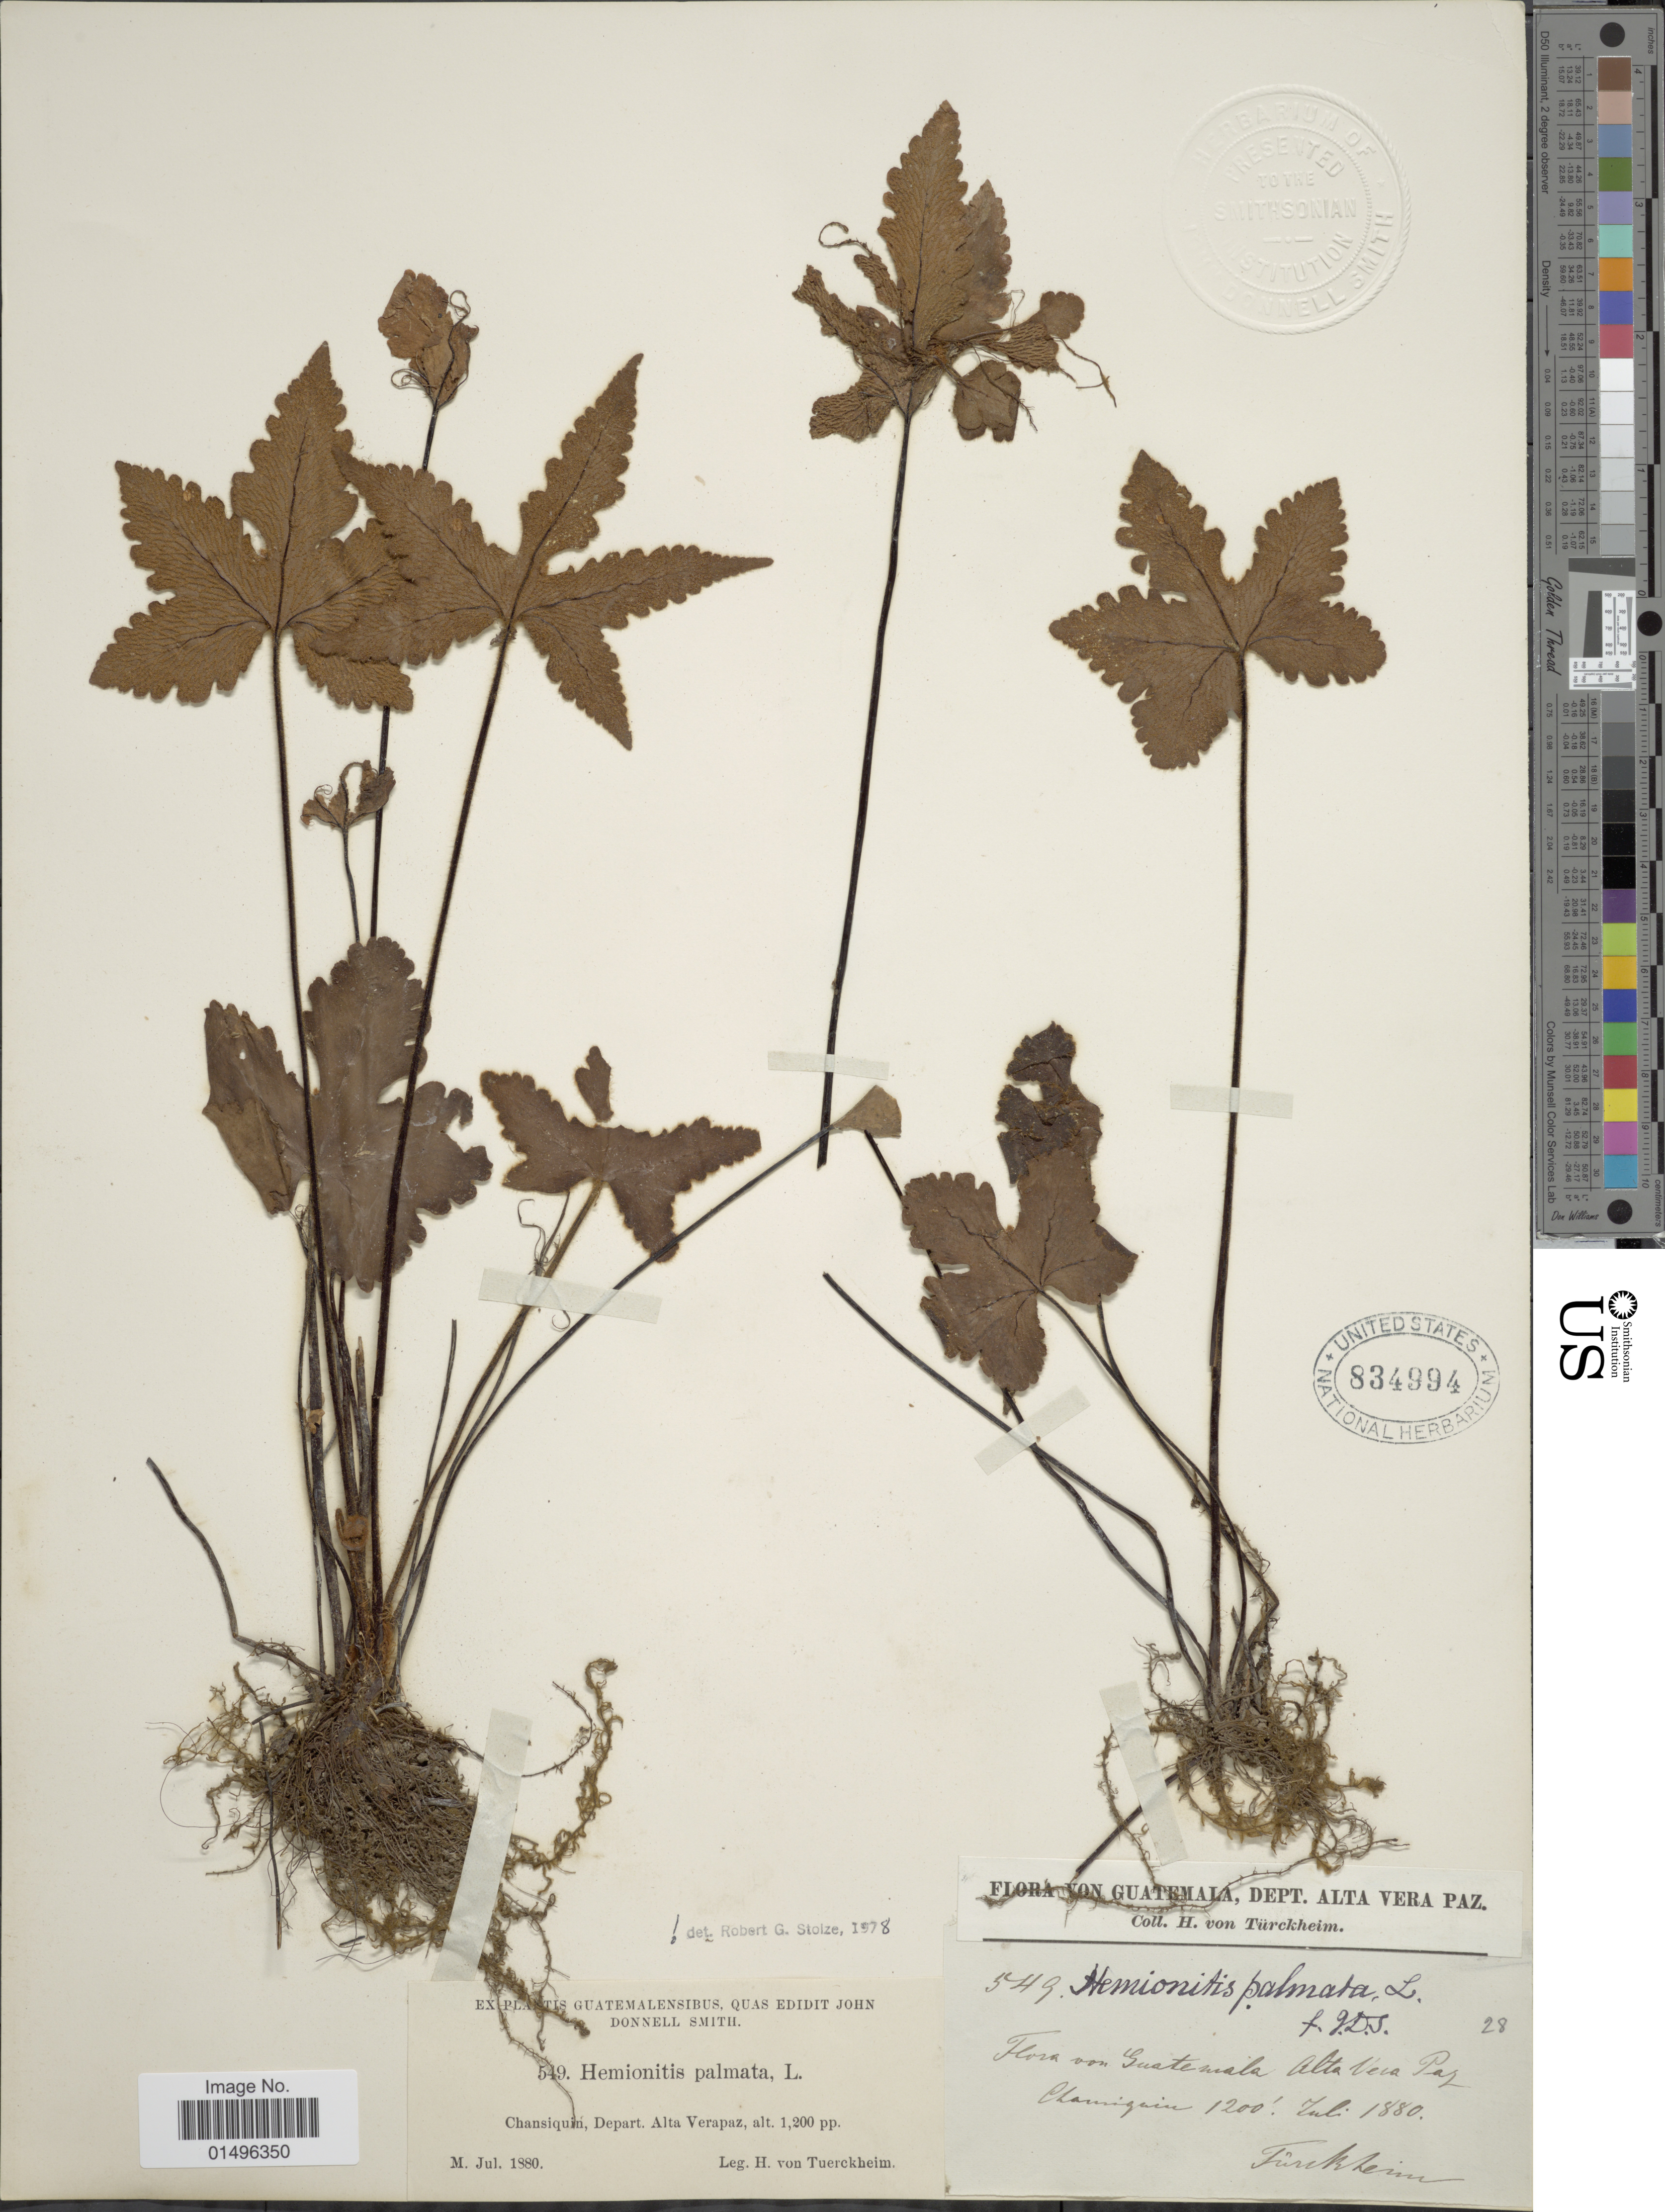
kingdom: Plantae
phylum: Tracheophyta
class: Polypodiopsida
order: Polypodiales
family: Pteridaceae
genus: Hemionitis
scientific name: Hemionitis palmata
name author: L.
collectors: H. von Tuerckheim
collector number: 549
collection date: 1880-07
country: Guatemala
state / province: Alta Verapaz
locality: Guatemala, Chansiquin, Depart. Alta Verapaz.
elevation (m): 366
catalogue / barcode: US 834994